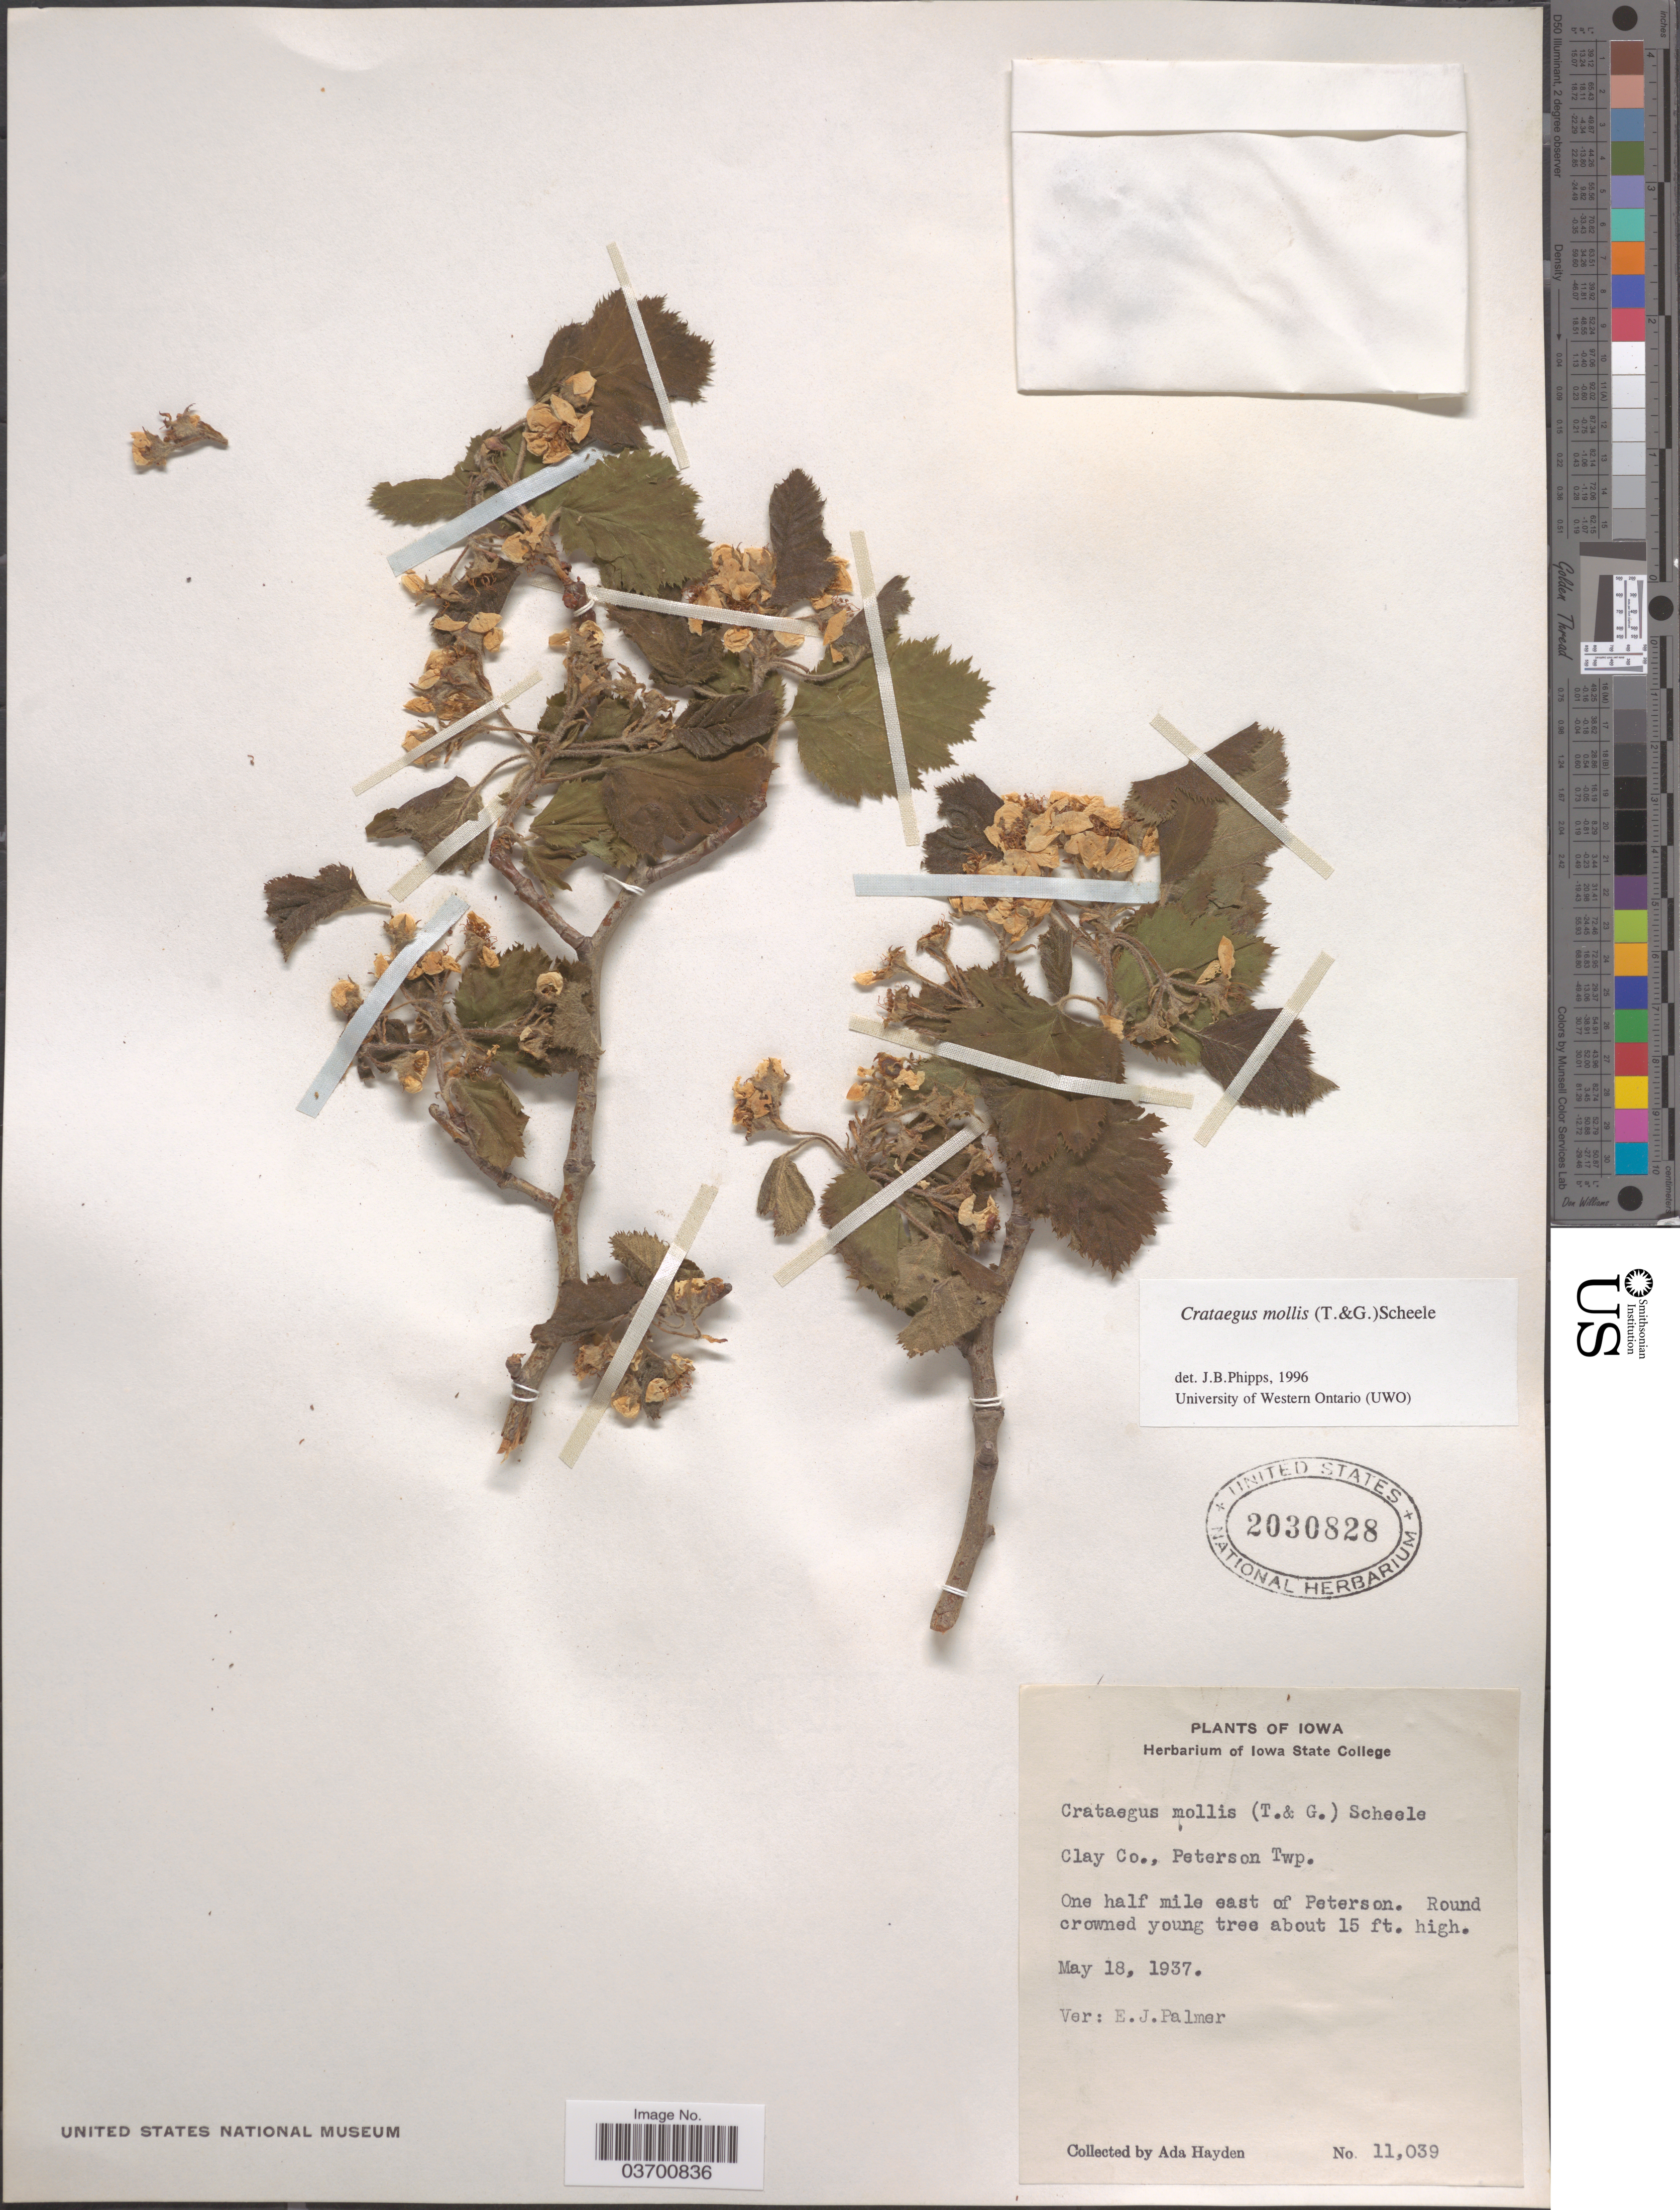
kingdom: Plantae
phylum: Tracheophyta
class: Magnoliopsida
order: Rosales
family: Rosaceae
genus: Crataegus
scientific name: Crataegus mollis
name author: (Torr. & A. Gray) Scheele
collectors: Ada Hayden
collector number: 11039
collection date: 1937-05-18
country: United States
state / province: Iowa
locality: Clay Co., Peterson Twp. One half mile east of Peterson.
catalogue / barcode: US 2030828